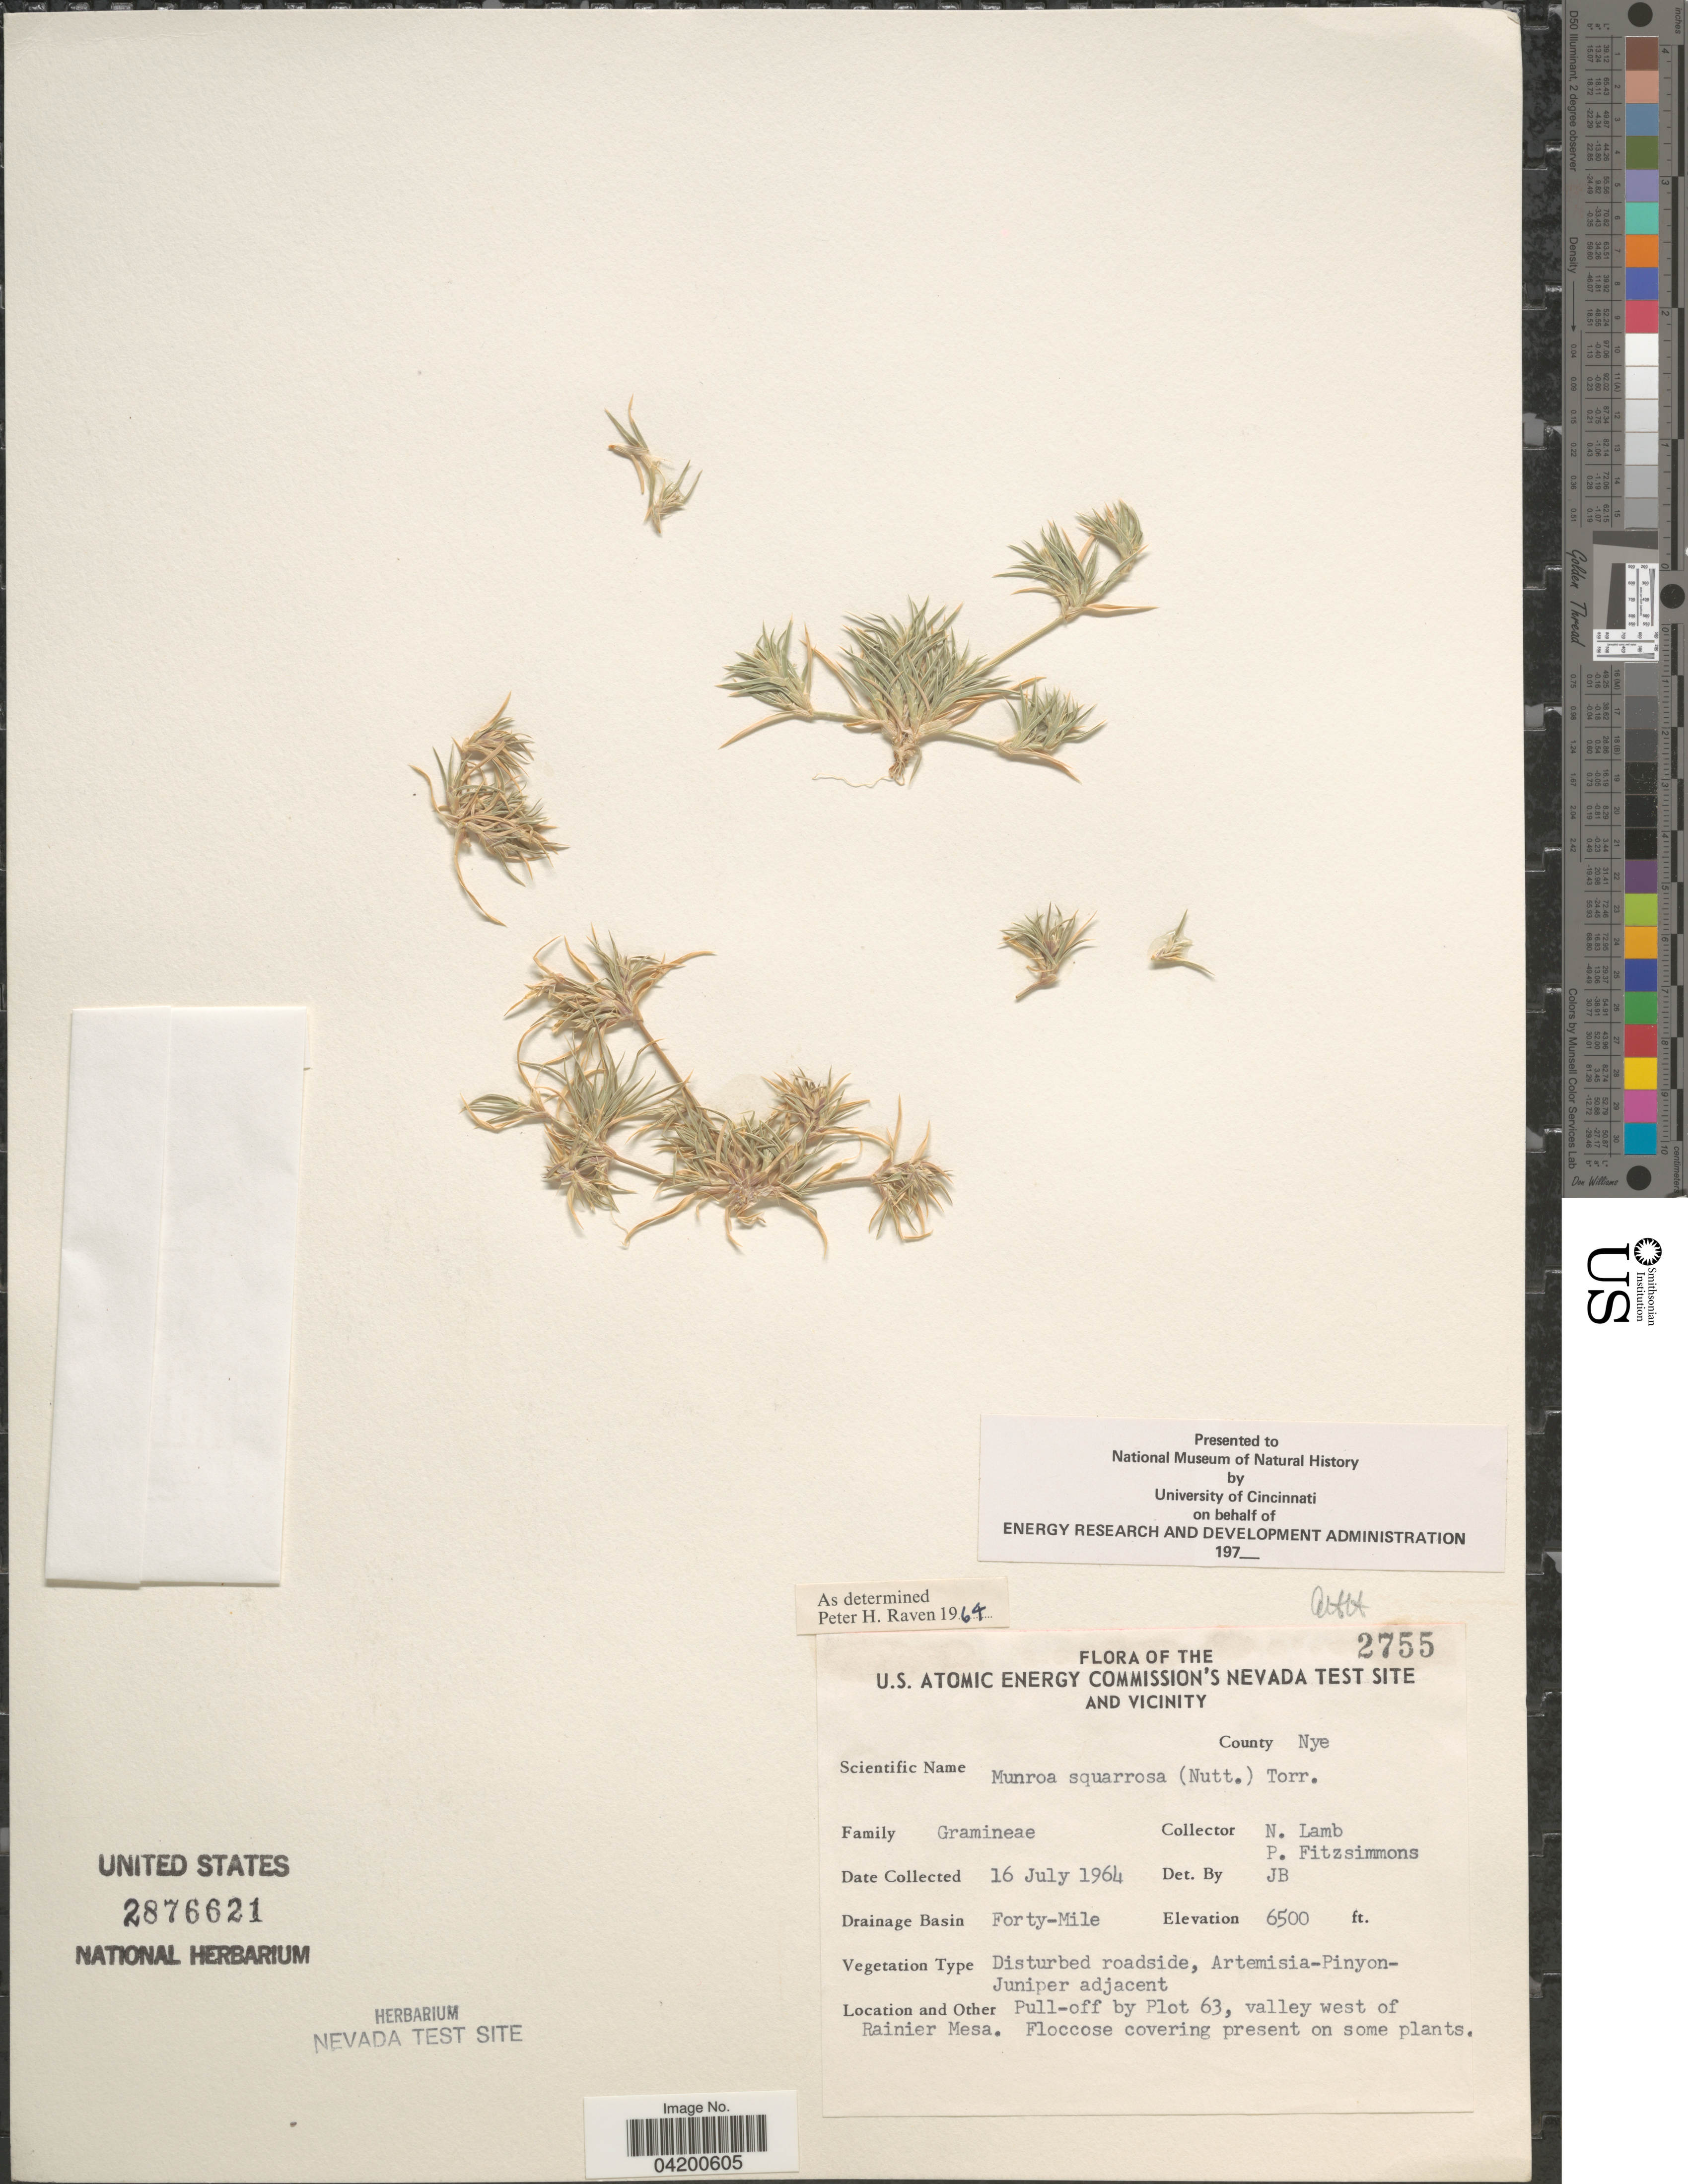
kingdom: Plantae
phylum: Tracheophyta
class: Liliopsida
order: Poales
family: Poaceae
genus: Munroa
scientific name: Munroa squarrosa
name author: (Nutt.) Torr.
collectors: N. Lamb & P. Fitzsimmons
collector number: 2755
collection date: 1964-07-16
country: United States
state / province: Nevada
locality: The U.S. Atomic Energy Commission's Nevada Test Site and Vicinity. County Nye. Drainage Basin Forty-Mile. Pull-off by Plot 63, valley west of Rainier Mesa.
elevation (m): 1981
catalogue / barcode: US 2876621